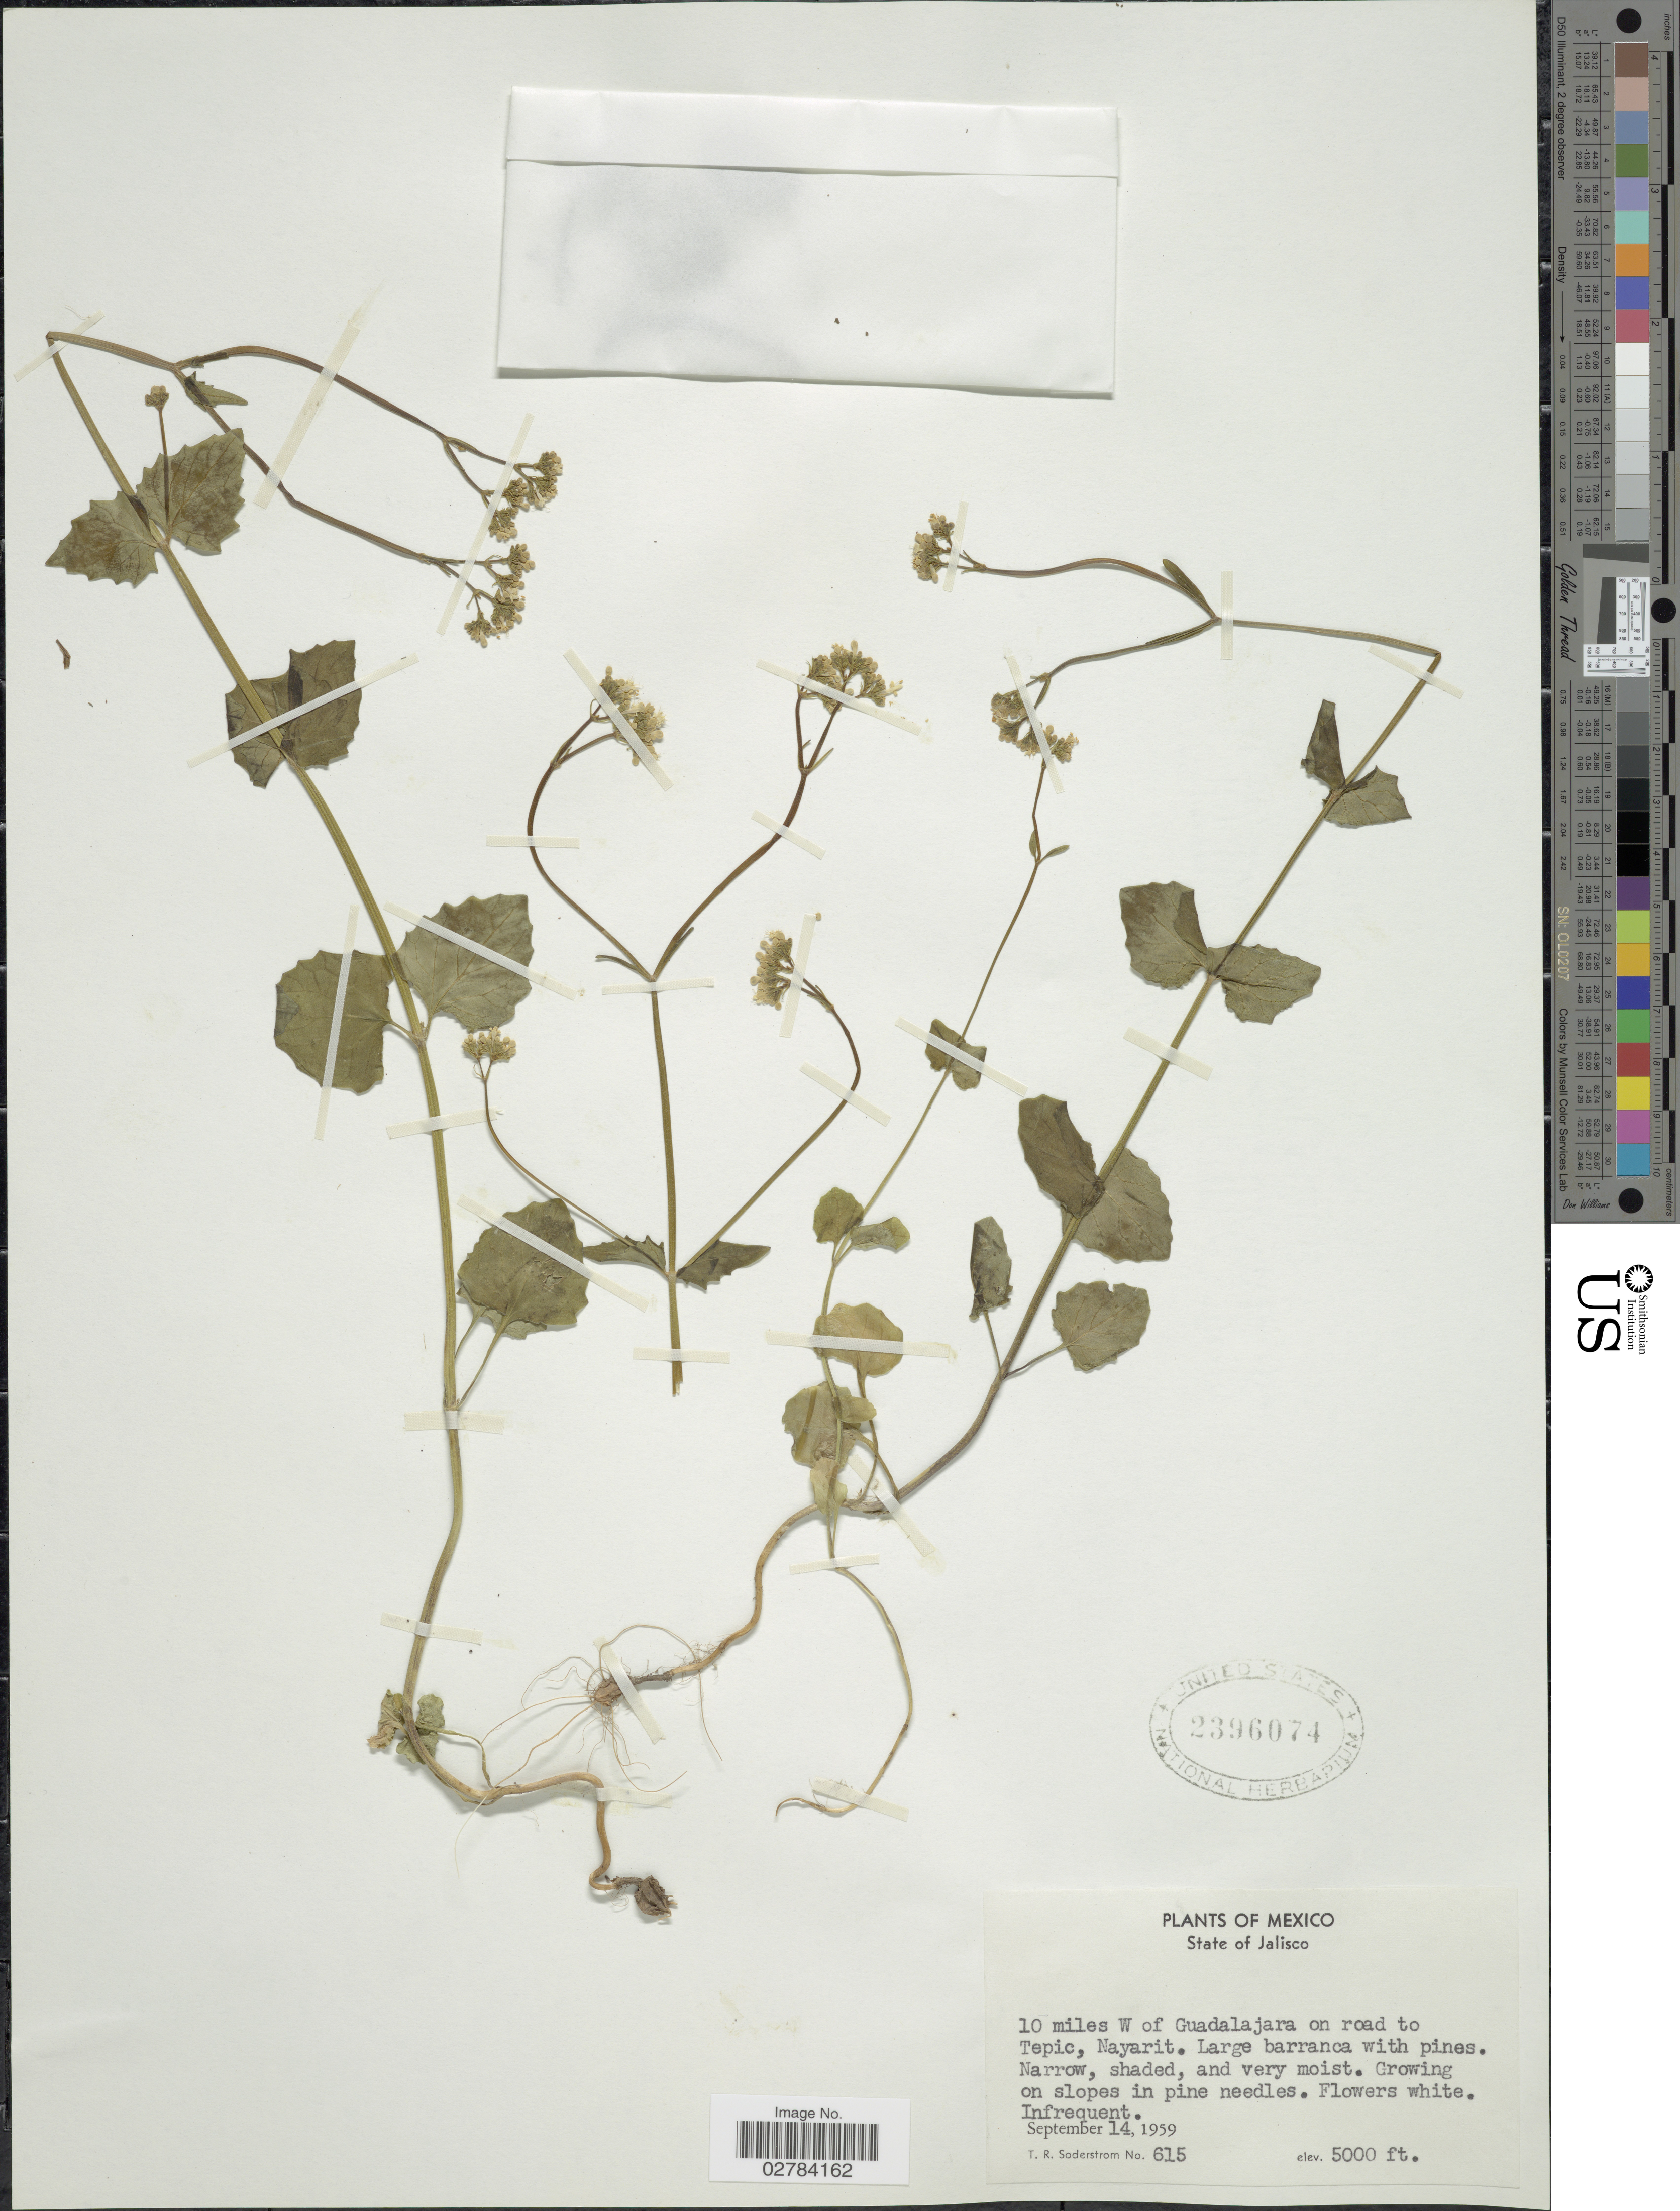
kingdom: Plantae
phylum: Tracheophyta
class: Magnoliopsida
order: Dipsacales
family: Caprifoliaceae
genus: Valeriana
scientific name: Valeriana sp.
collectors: T. R. Soderstrom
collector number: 615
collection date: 1959-09-14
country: Mexico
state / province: Jalisco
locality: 10 miles W of Guadalajara on road to Tepic, Nayarit.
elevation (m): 1524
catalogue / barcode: US 2396074